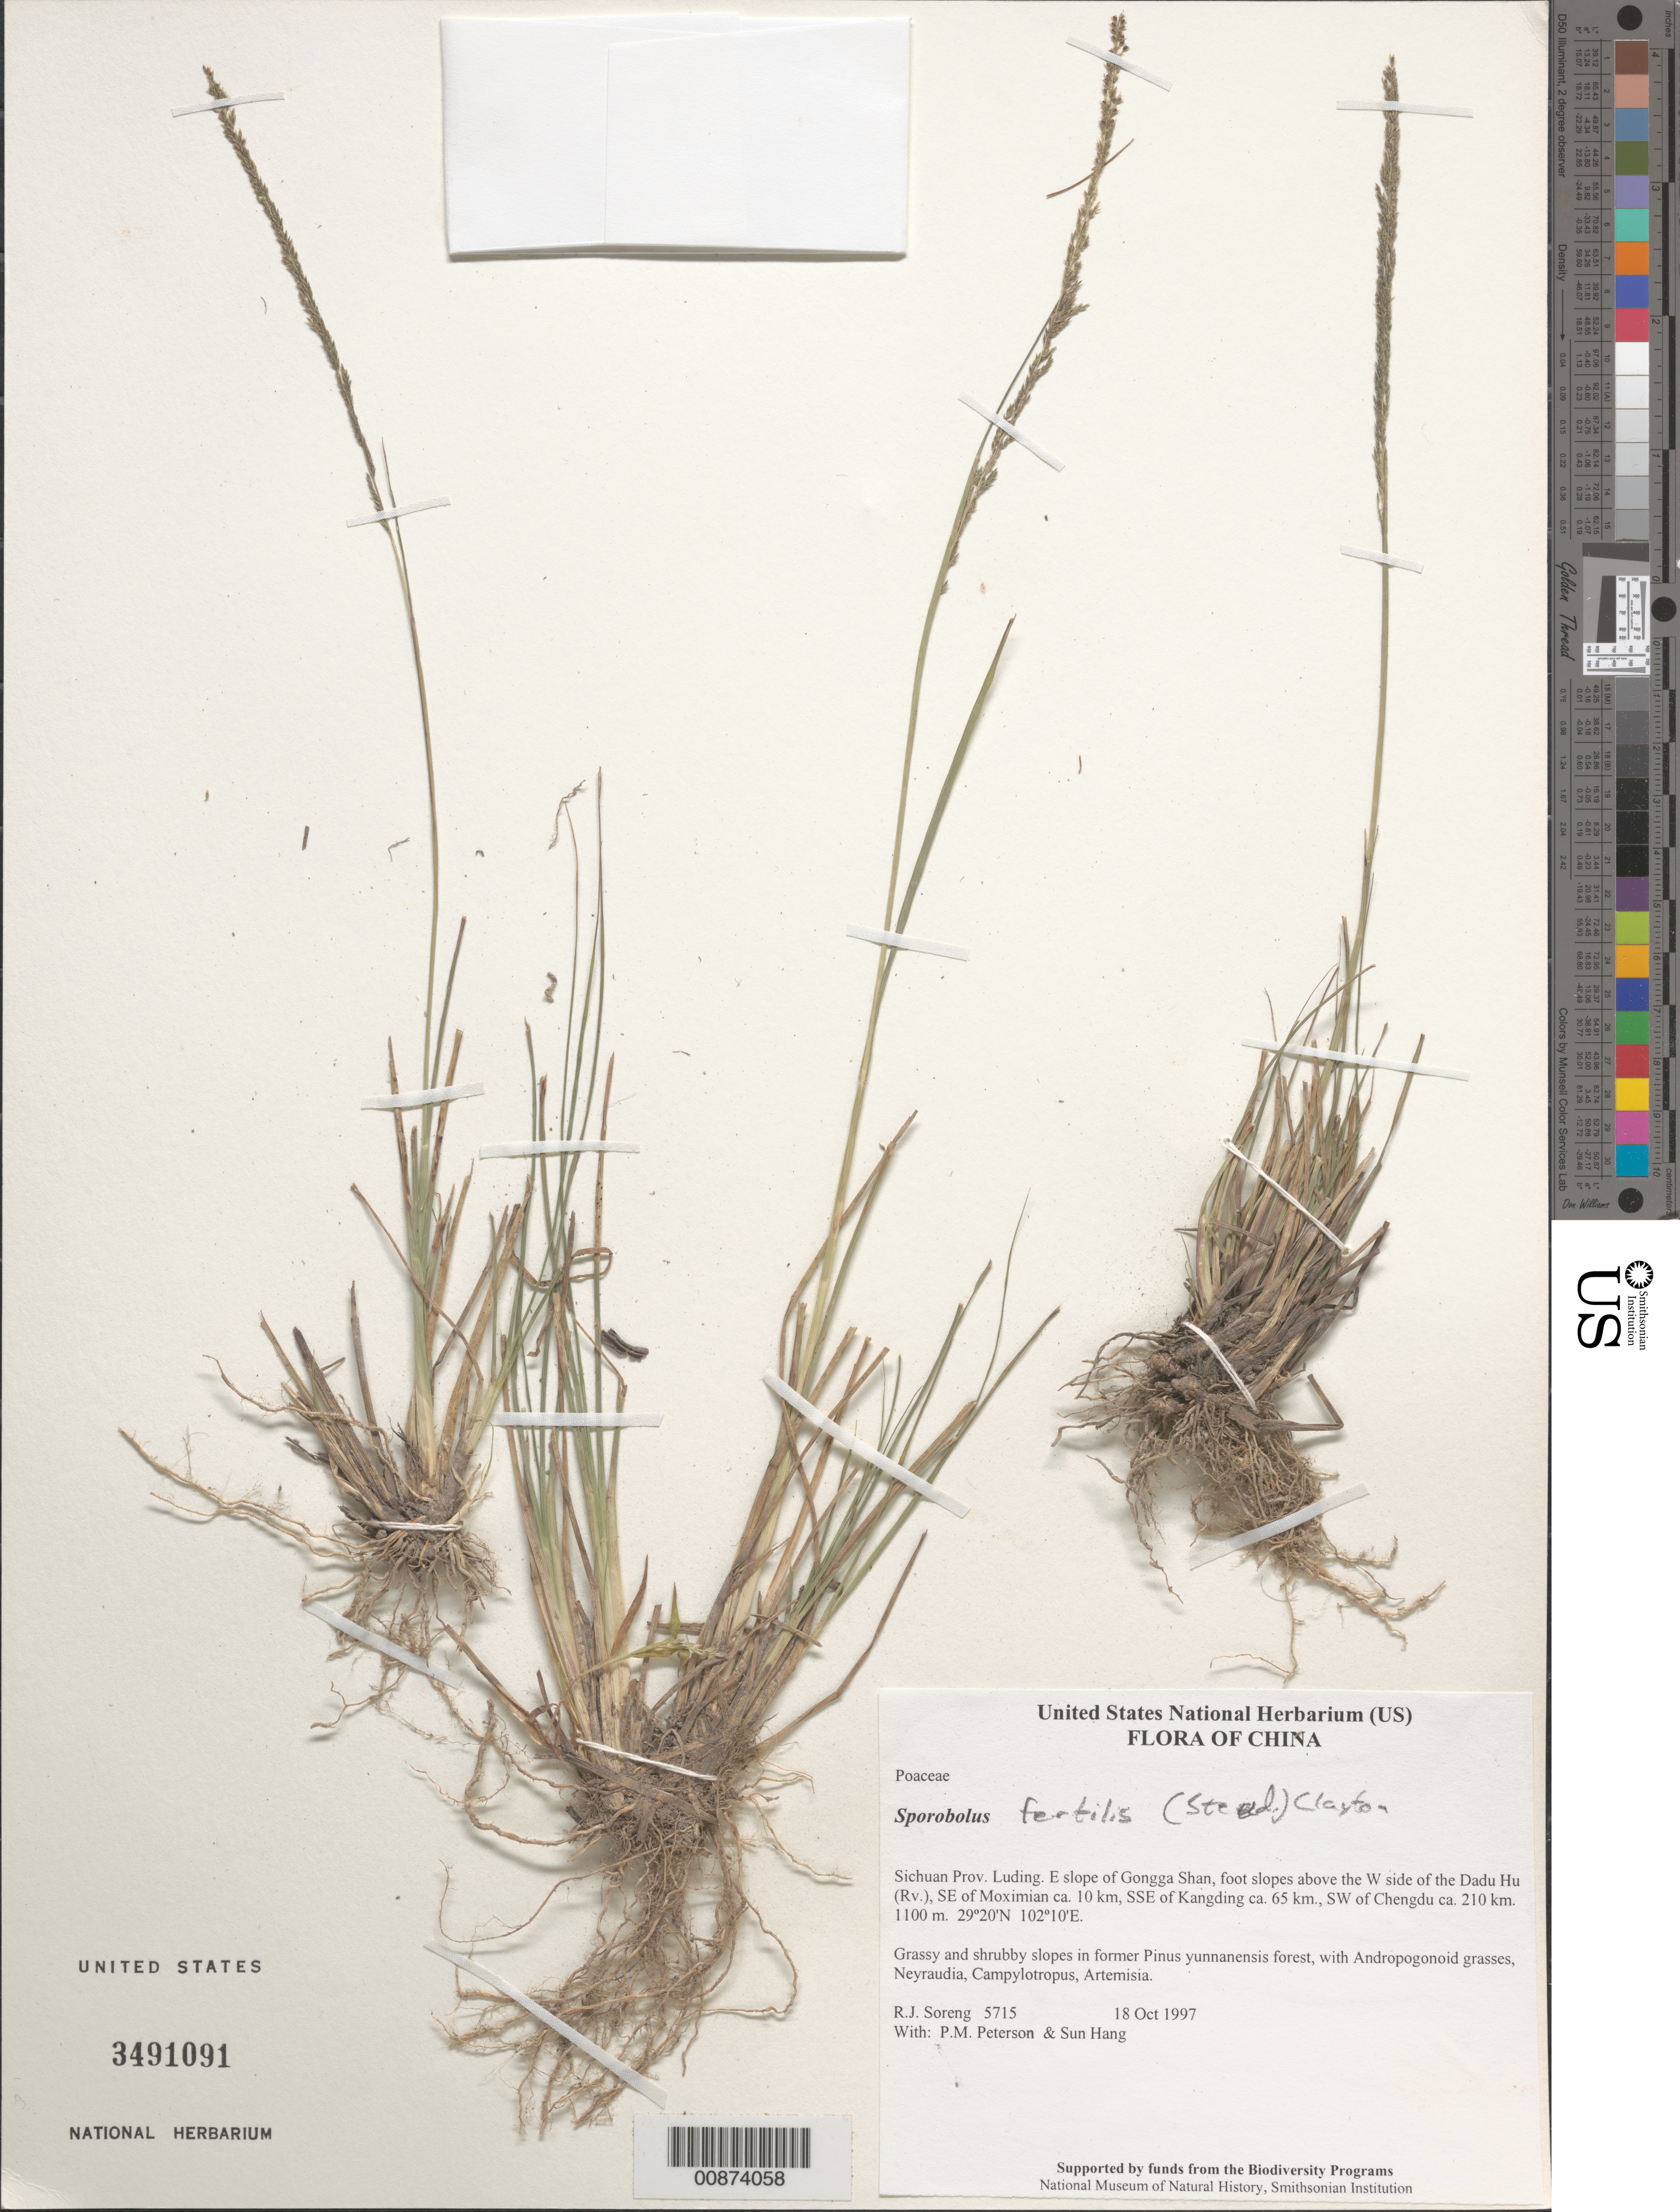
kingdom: Plantae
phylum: Tracheophyta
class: Liliopsida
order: Poales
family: Poaceae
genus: Sporobolus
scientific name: Sporobolus fertilis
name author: (Steud.) Clayton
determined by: Soreng, Robert J., Research Associate (BOT), Smithsonian Institution - National Museum of Natural History (UNITED STATES)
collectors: R. J. Soreng, P. M. Peterson & Sun Hang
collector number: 5715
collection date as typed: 18 Oct 1997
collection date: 1997-10-18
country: China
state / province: Sichuan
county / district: Luding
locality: E slope of Gongga Shan, foot slopes above the W side of the Dadu Hu (Rv.), SE of Moximian ca. 10 km, SSE of Kangding ca. 65 km., SW of Chengdu ca. 210 km.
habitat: Grassy and shruby slopes in former Pinus yunnanensis forest, with Andropogonoid grasses, Neyraudia, Campylotropus, Artemisia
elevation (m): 1100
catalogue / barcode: US 3491091